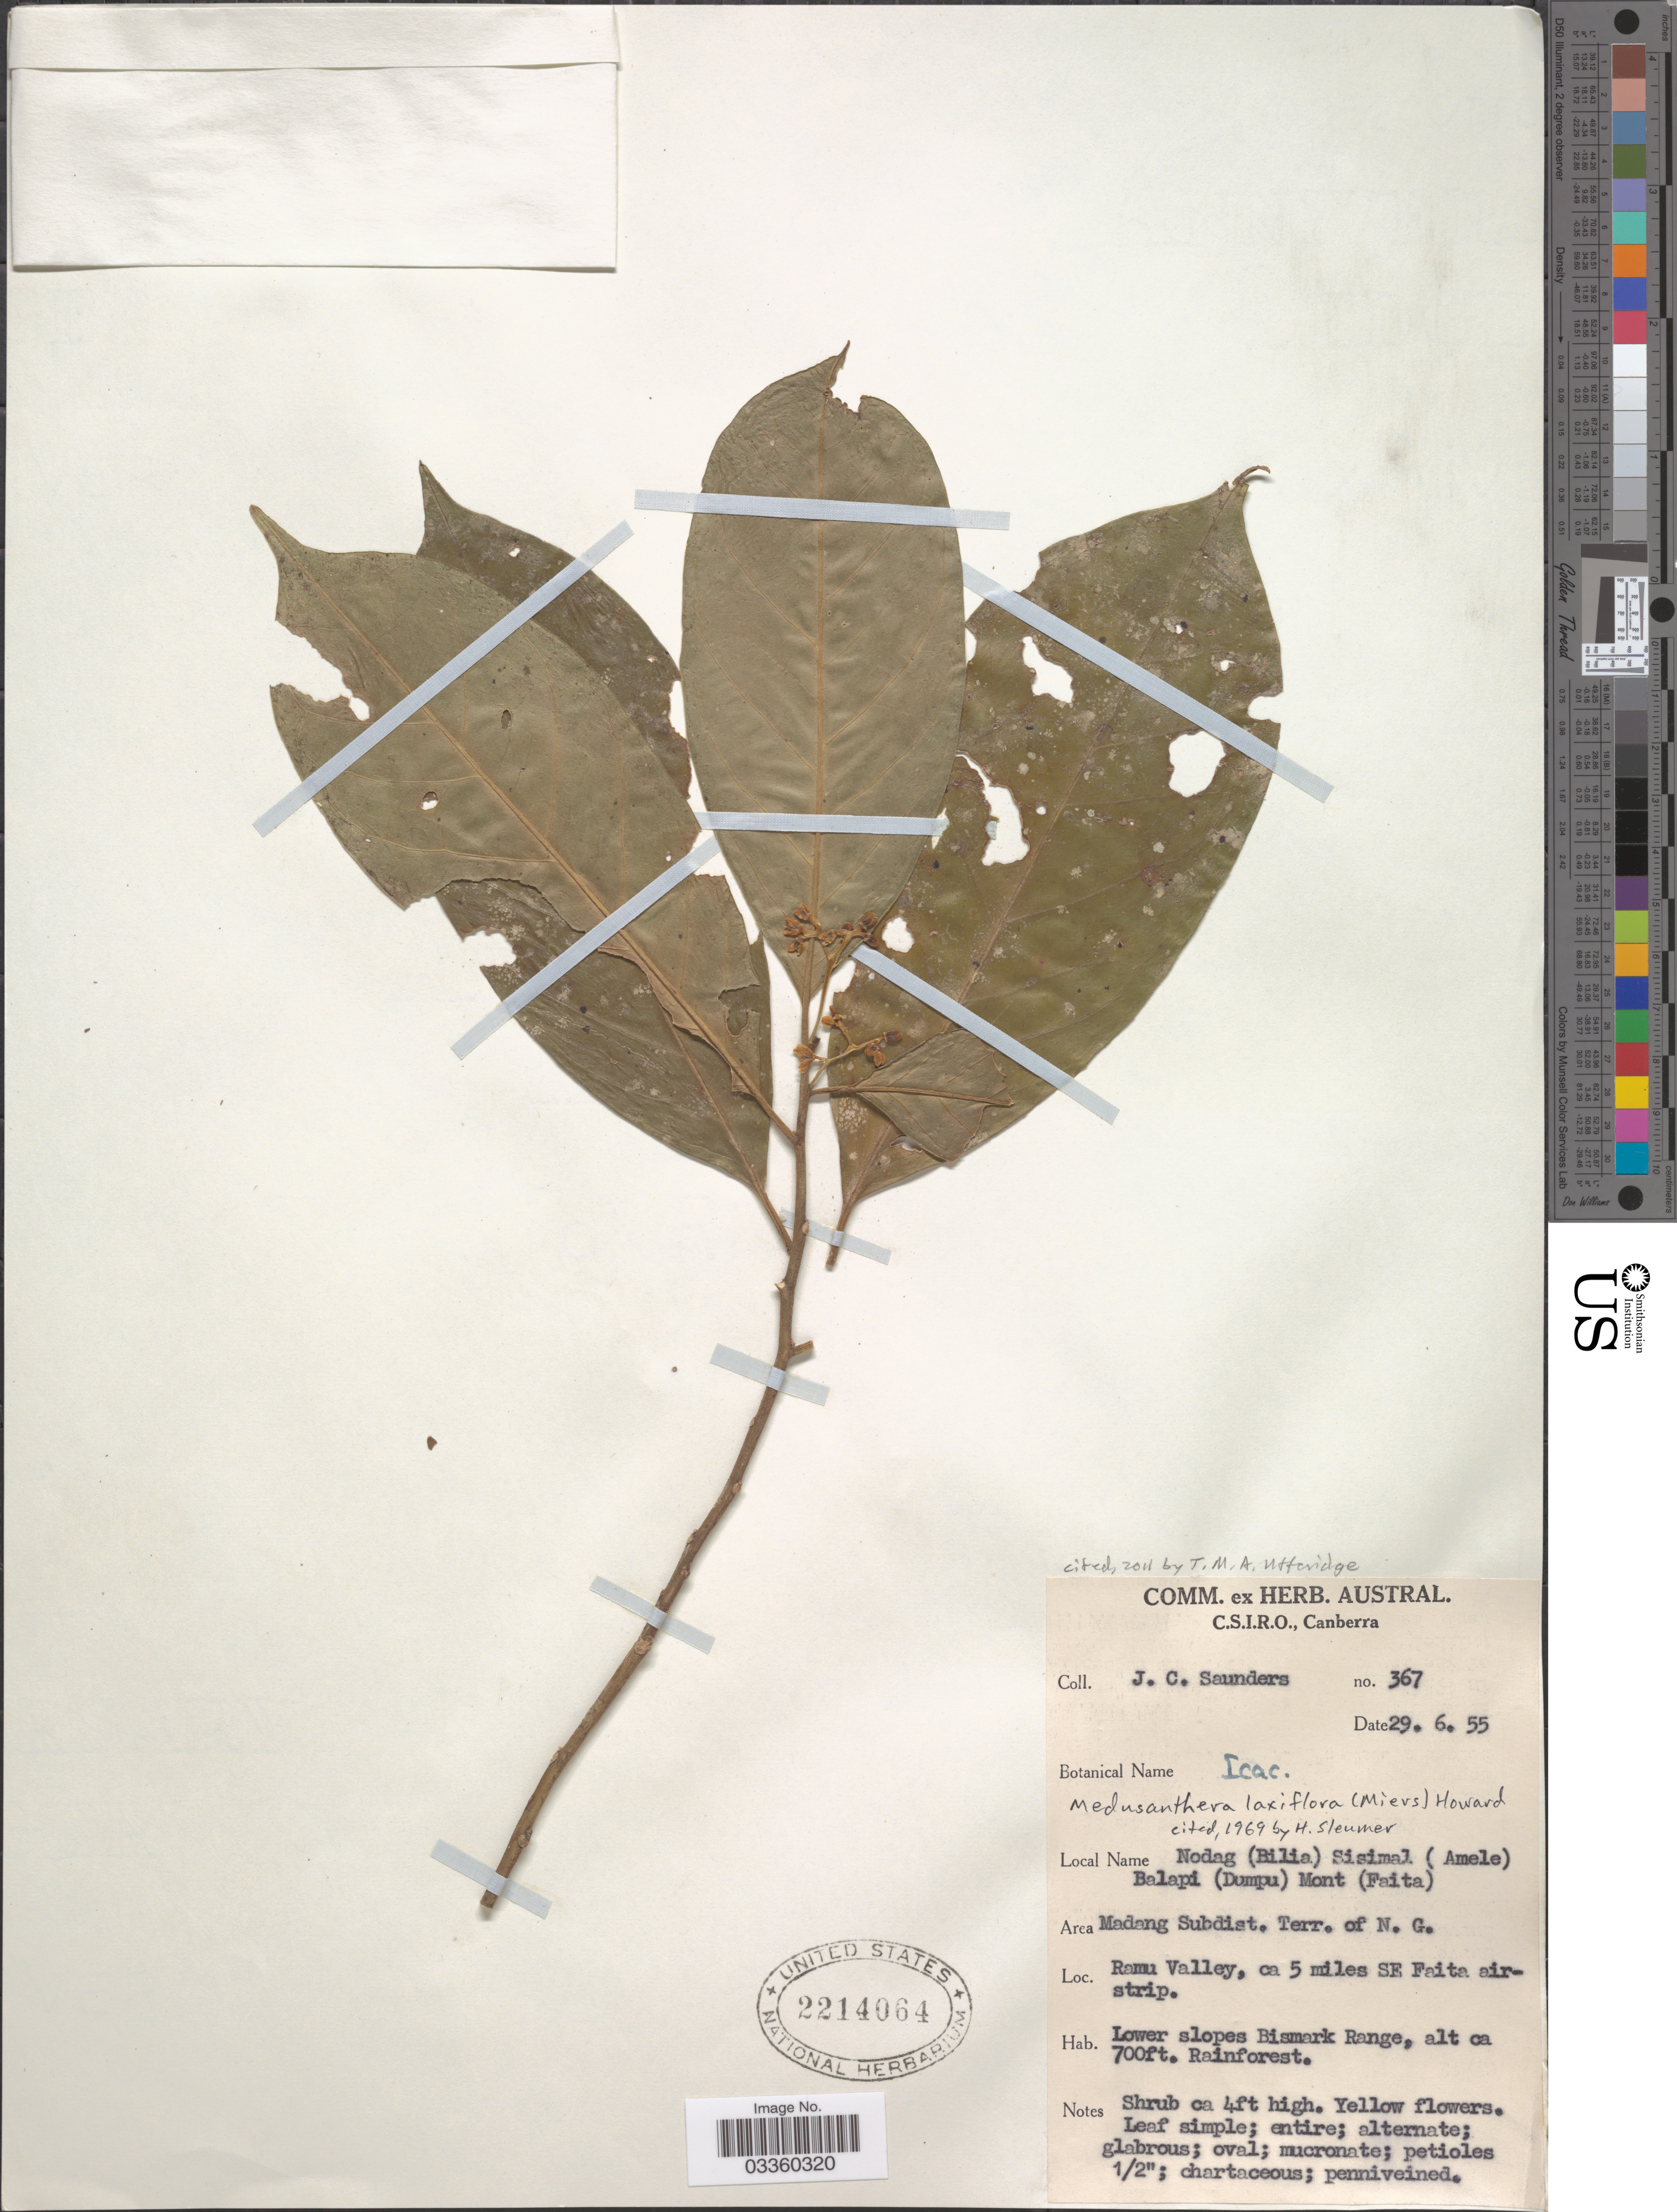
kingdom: Plantae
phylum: Tracheophyta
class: Magnoliopsida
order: Cardiopteridales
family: Stemonuraceae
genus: Medusanthera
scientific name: Medusanthera laxiflora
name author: (Miers) R.A. Howard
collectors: J. C. Saunders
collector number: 367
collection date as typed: Transcribed d/m/y: 29/6/55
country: Papua New Guinea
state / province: Madang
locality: Madang Subdist. Terr. of N. G. Ramu Valley, ca 5 miles SE Faita airstrip. Lower slopes Bismark Range.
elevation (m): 213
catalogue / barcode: US 2214064